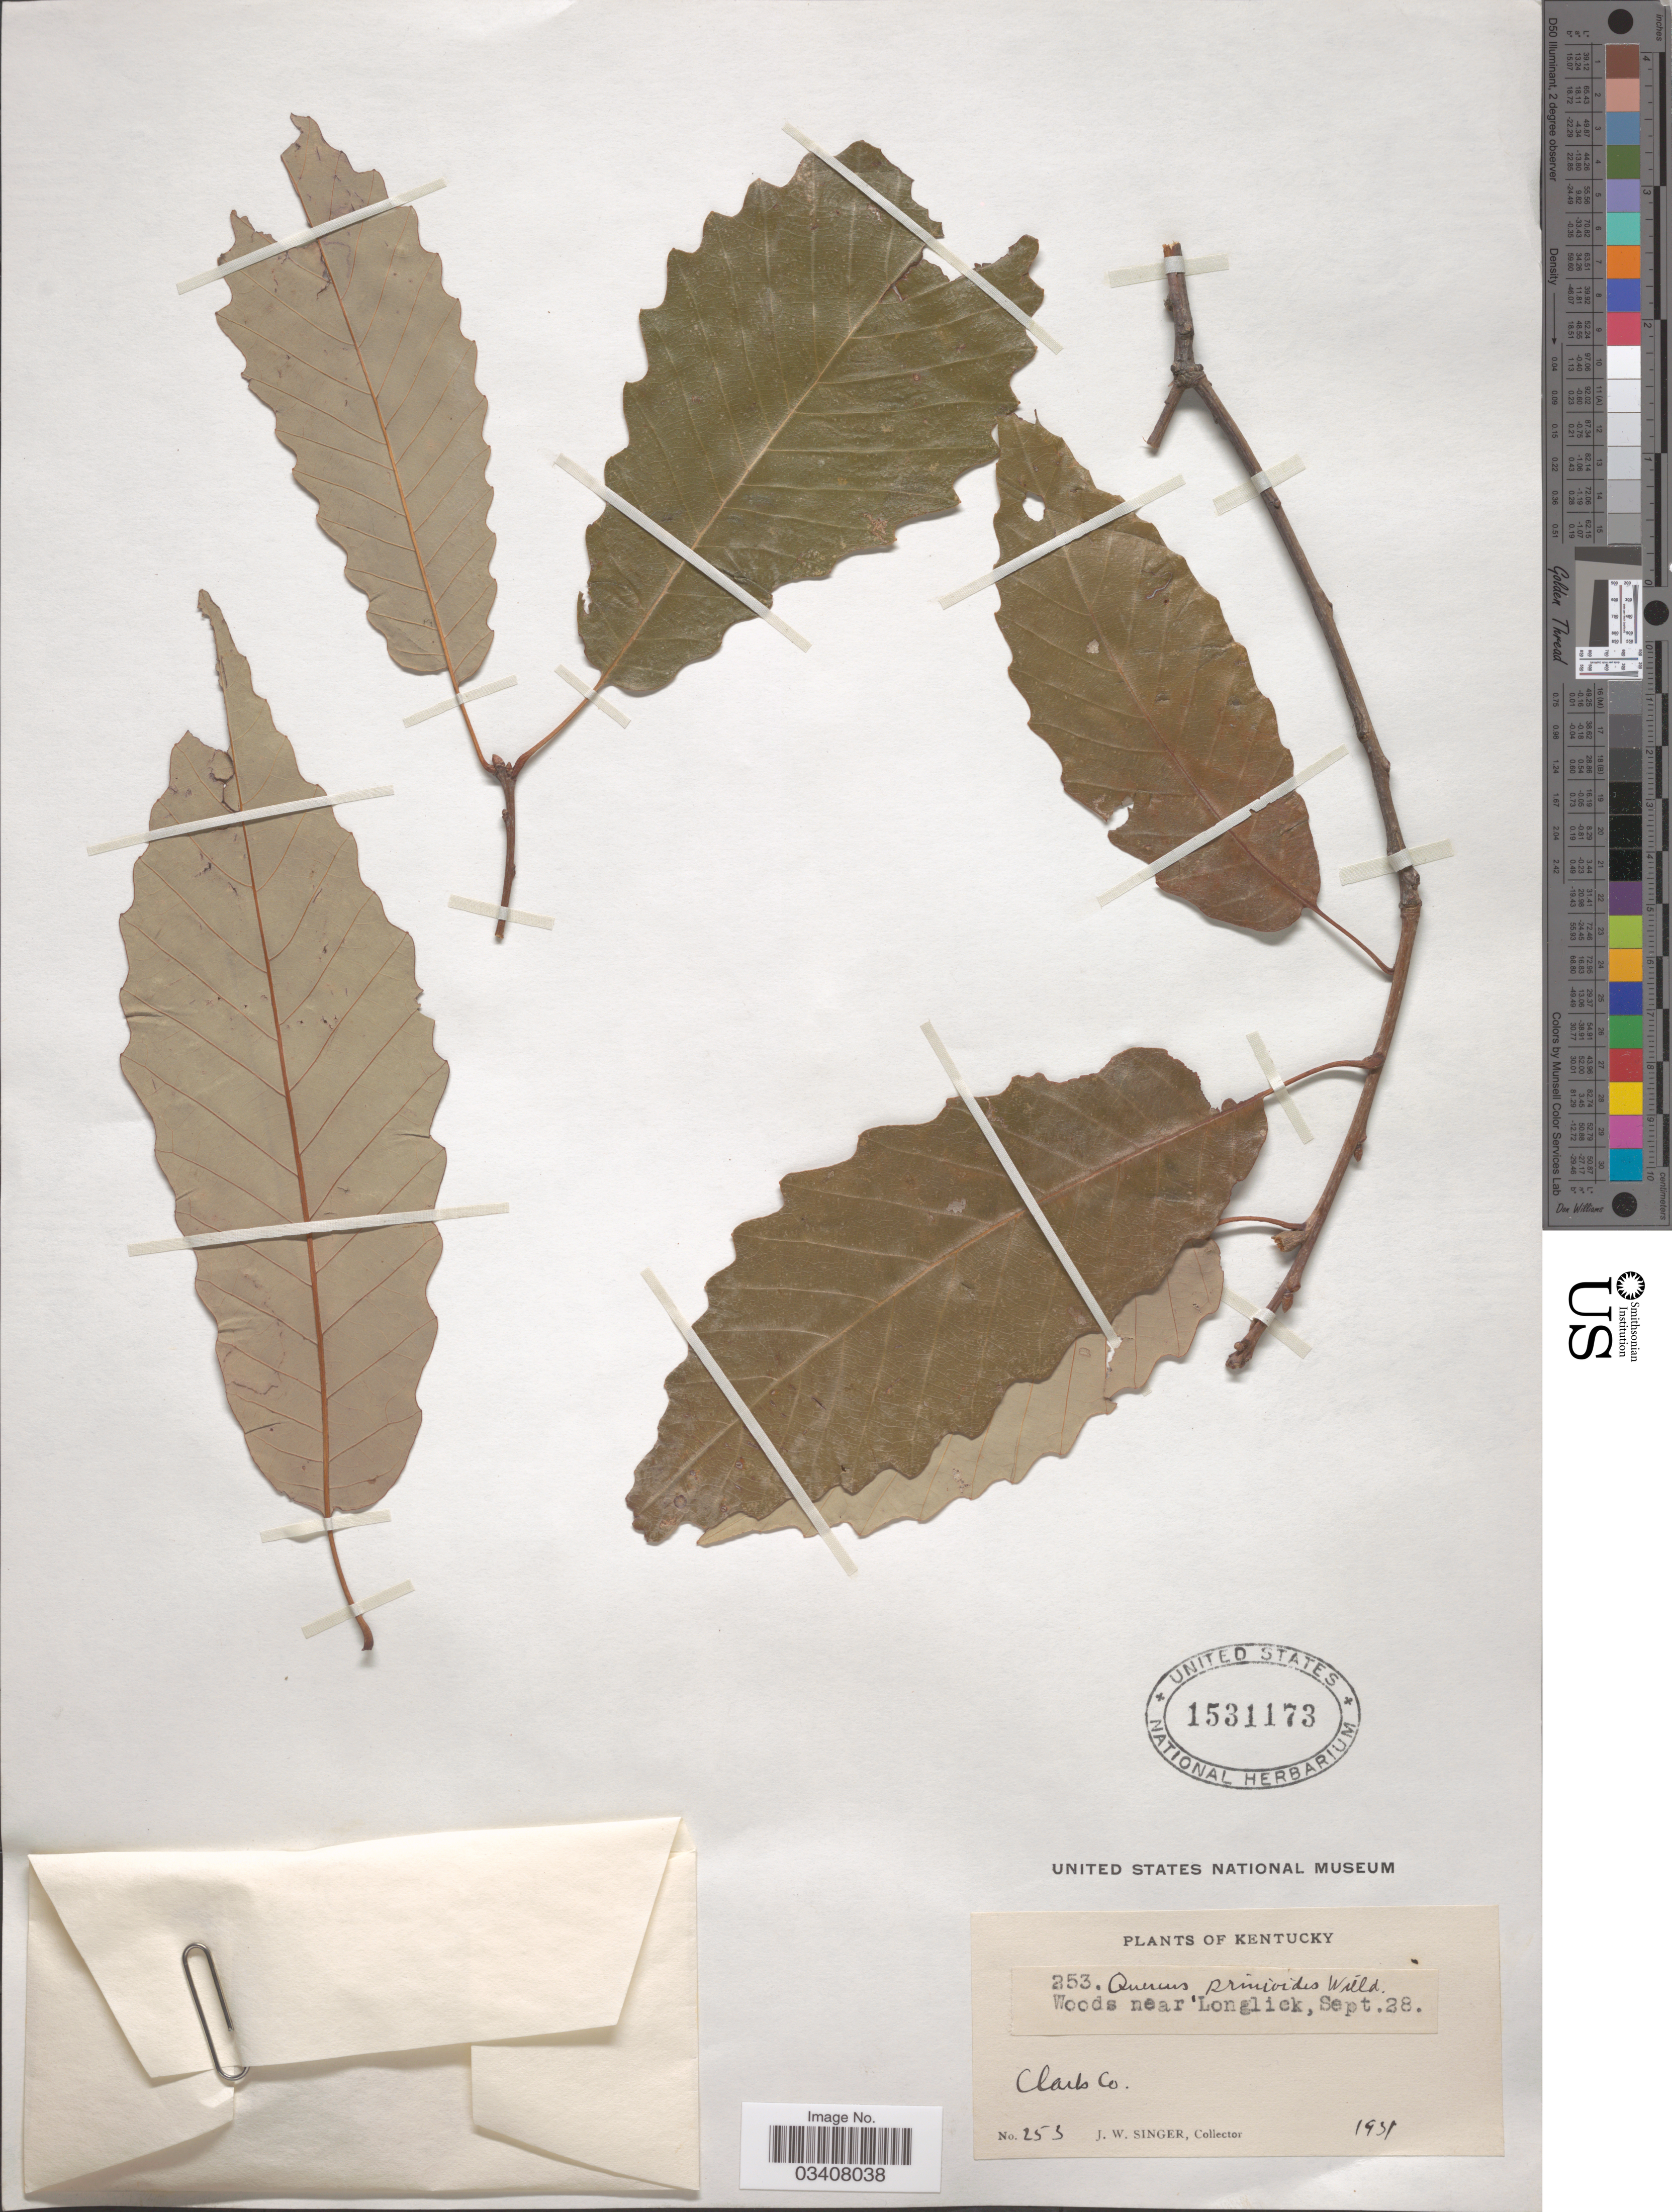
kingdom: Plantae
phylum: Tracheophyta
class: Magnoliopsida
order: Fagales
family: Fagaceae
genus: Quercus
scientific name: Quercus prinoides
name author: Willd.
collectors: J. EW. Singer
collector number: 253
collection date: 1931-09-28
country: United States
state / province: Kentucky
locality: Woods near Longlick. Clark Co.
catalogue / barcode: US 1531173